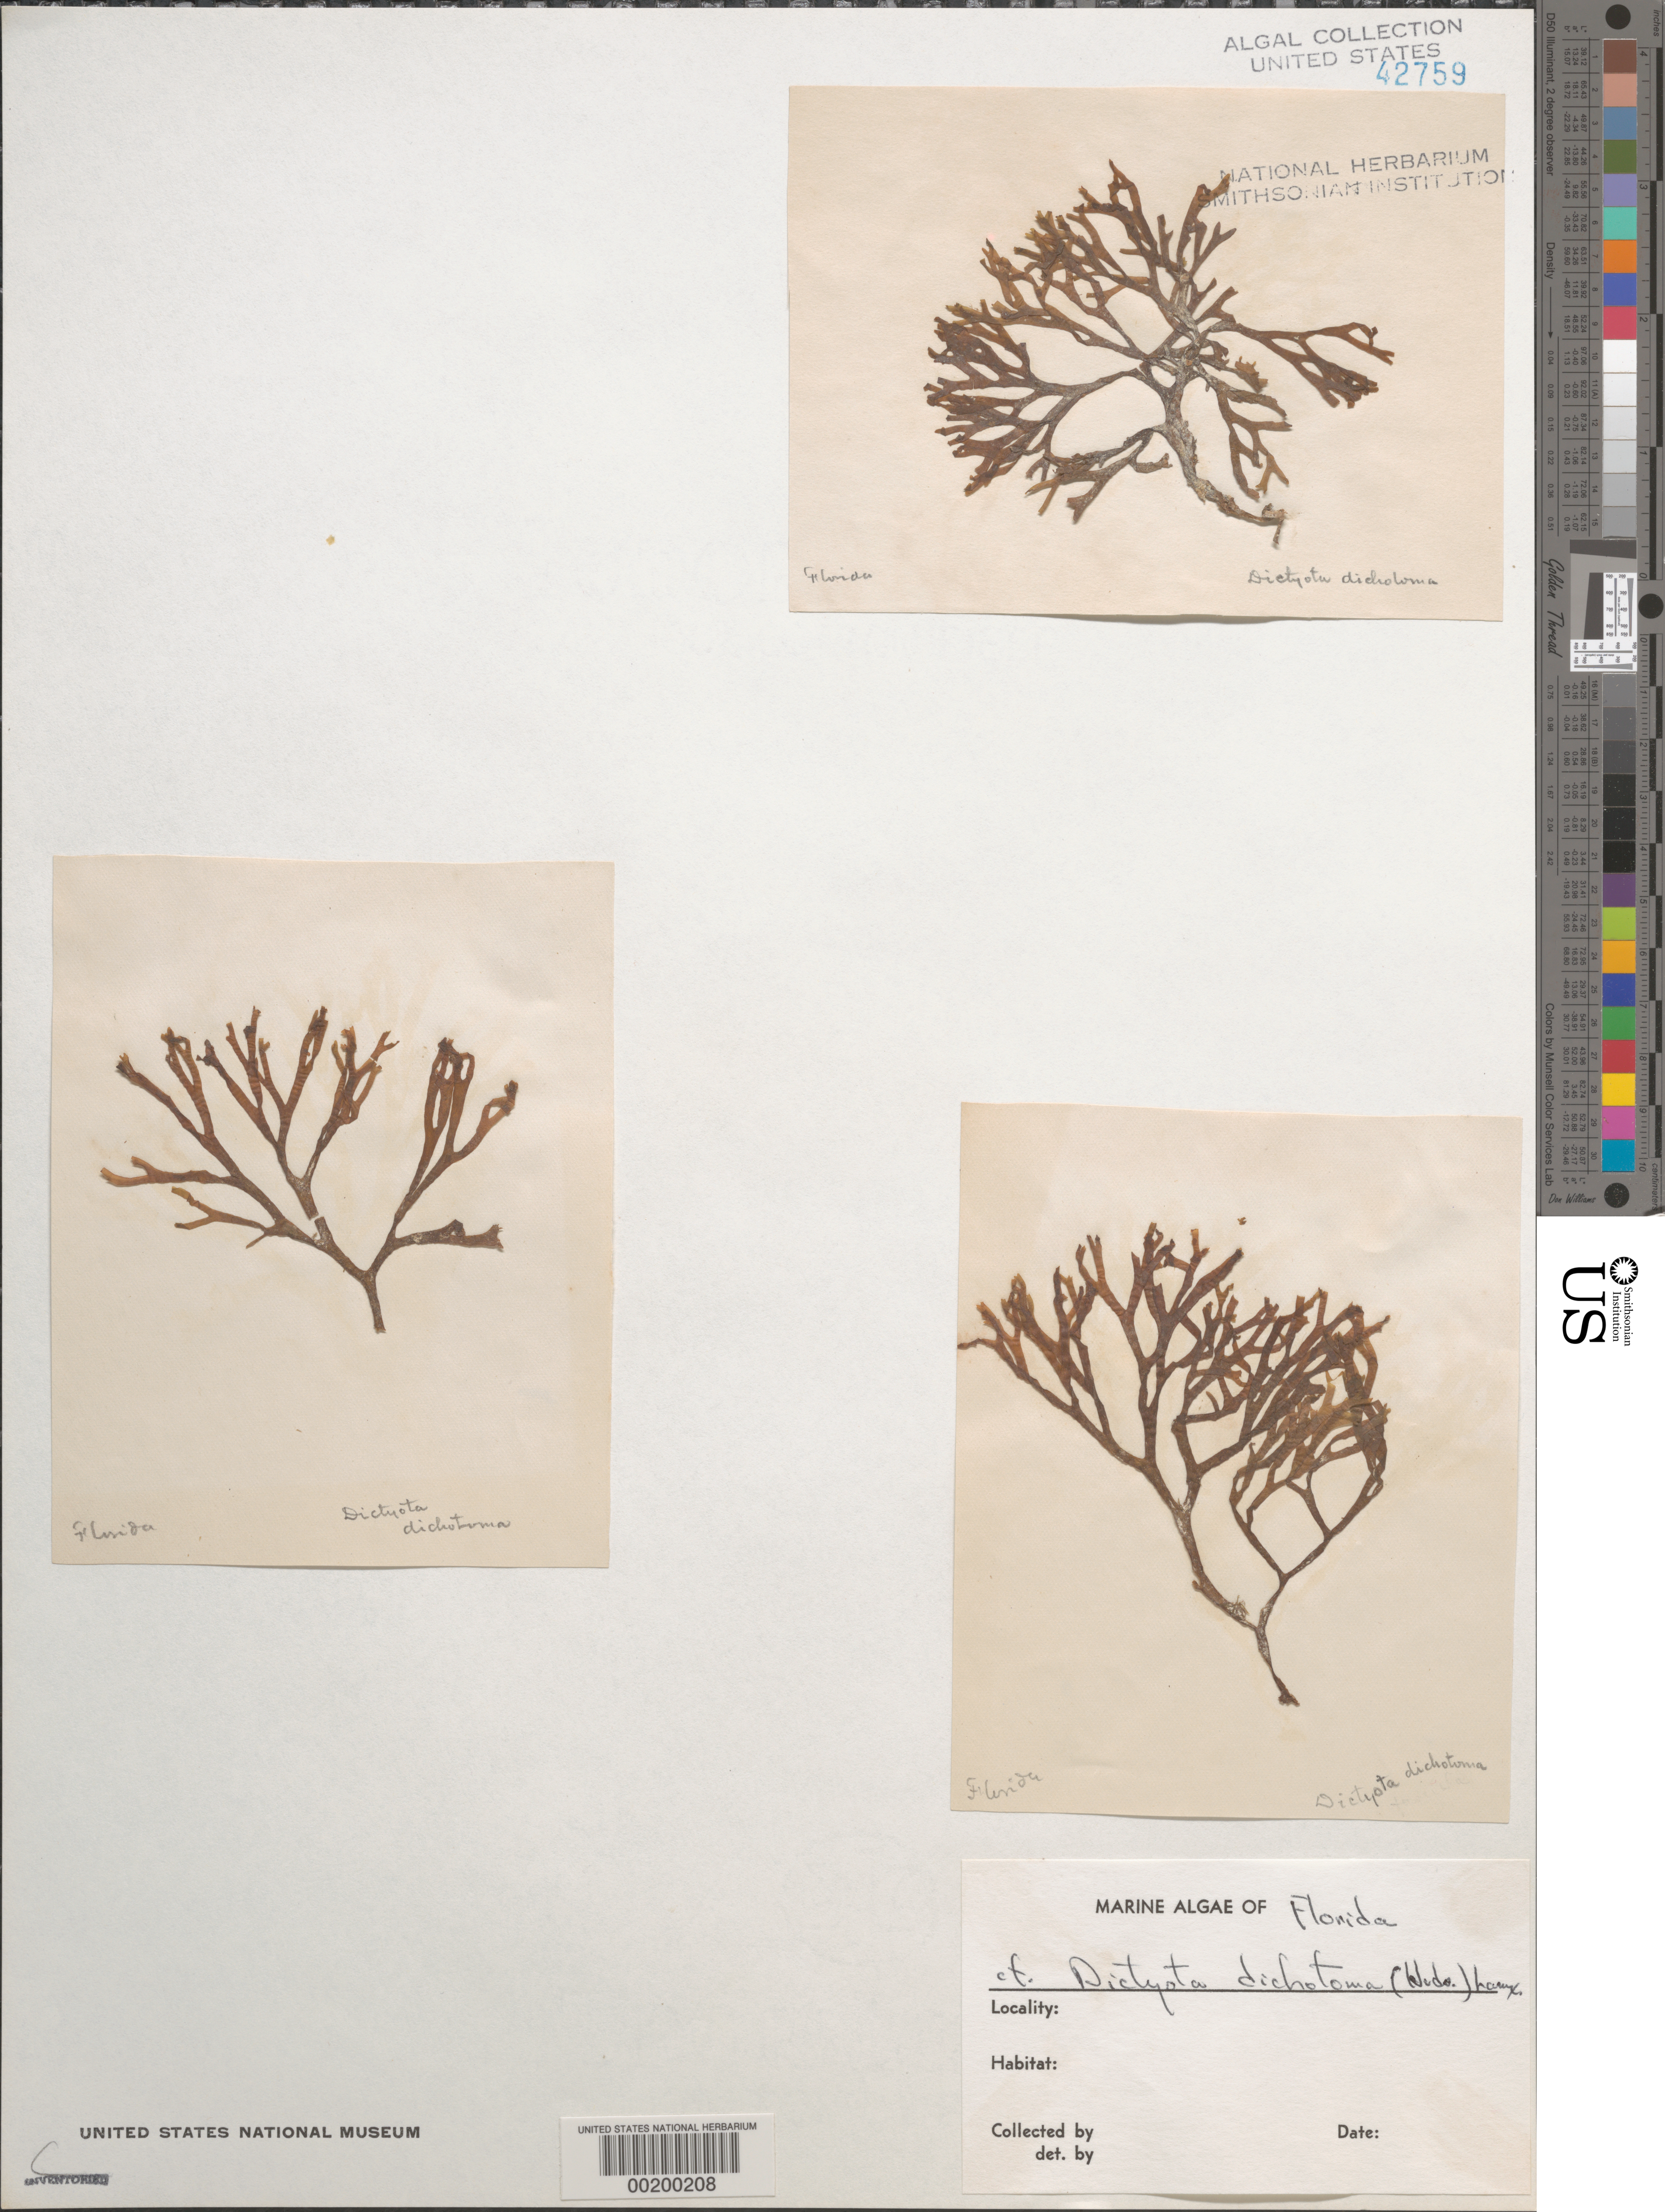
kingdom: Chromista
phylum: Ochrophyta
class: Phaeophyceae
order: Dictyotales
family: Dictyotaceae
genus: Dictyota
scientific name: Dictyota dichotoma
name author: (Huds.) J.V.Lamouroux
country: United States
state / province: Florida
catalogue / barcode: US 42759